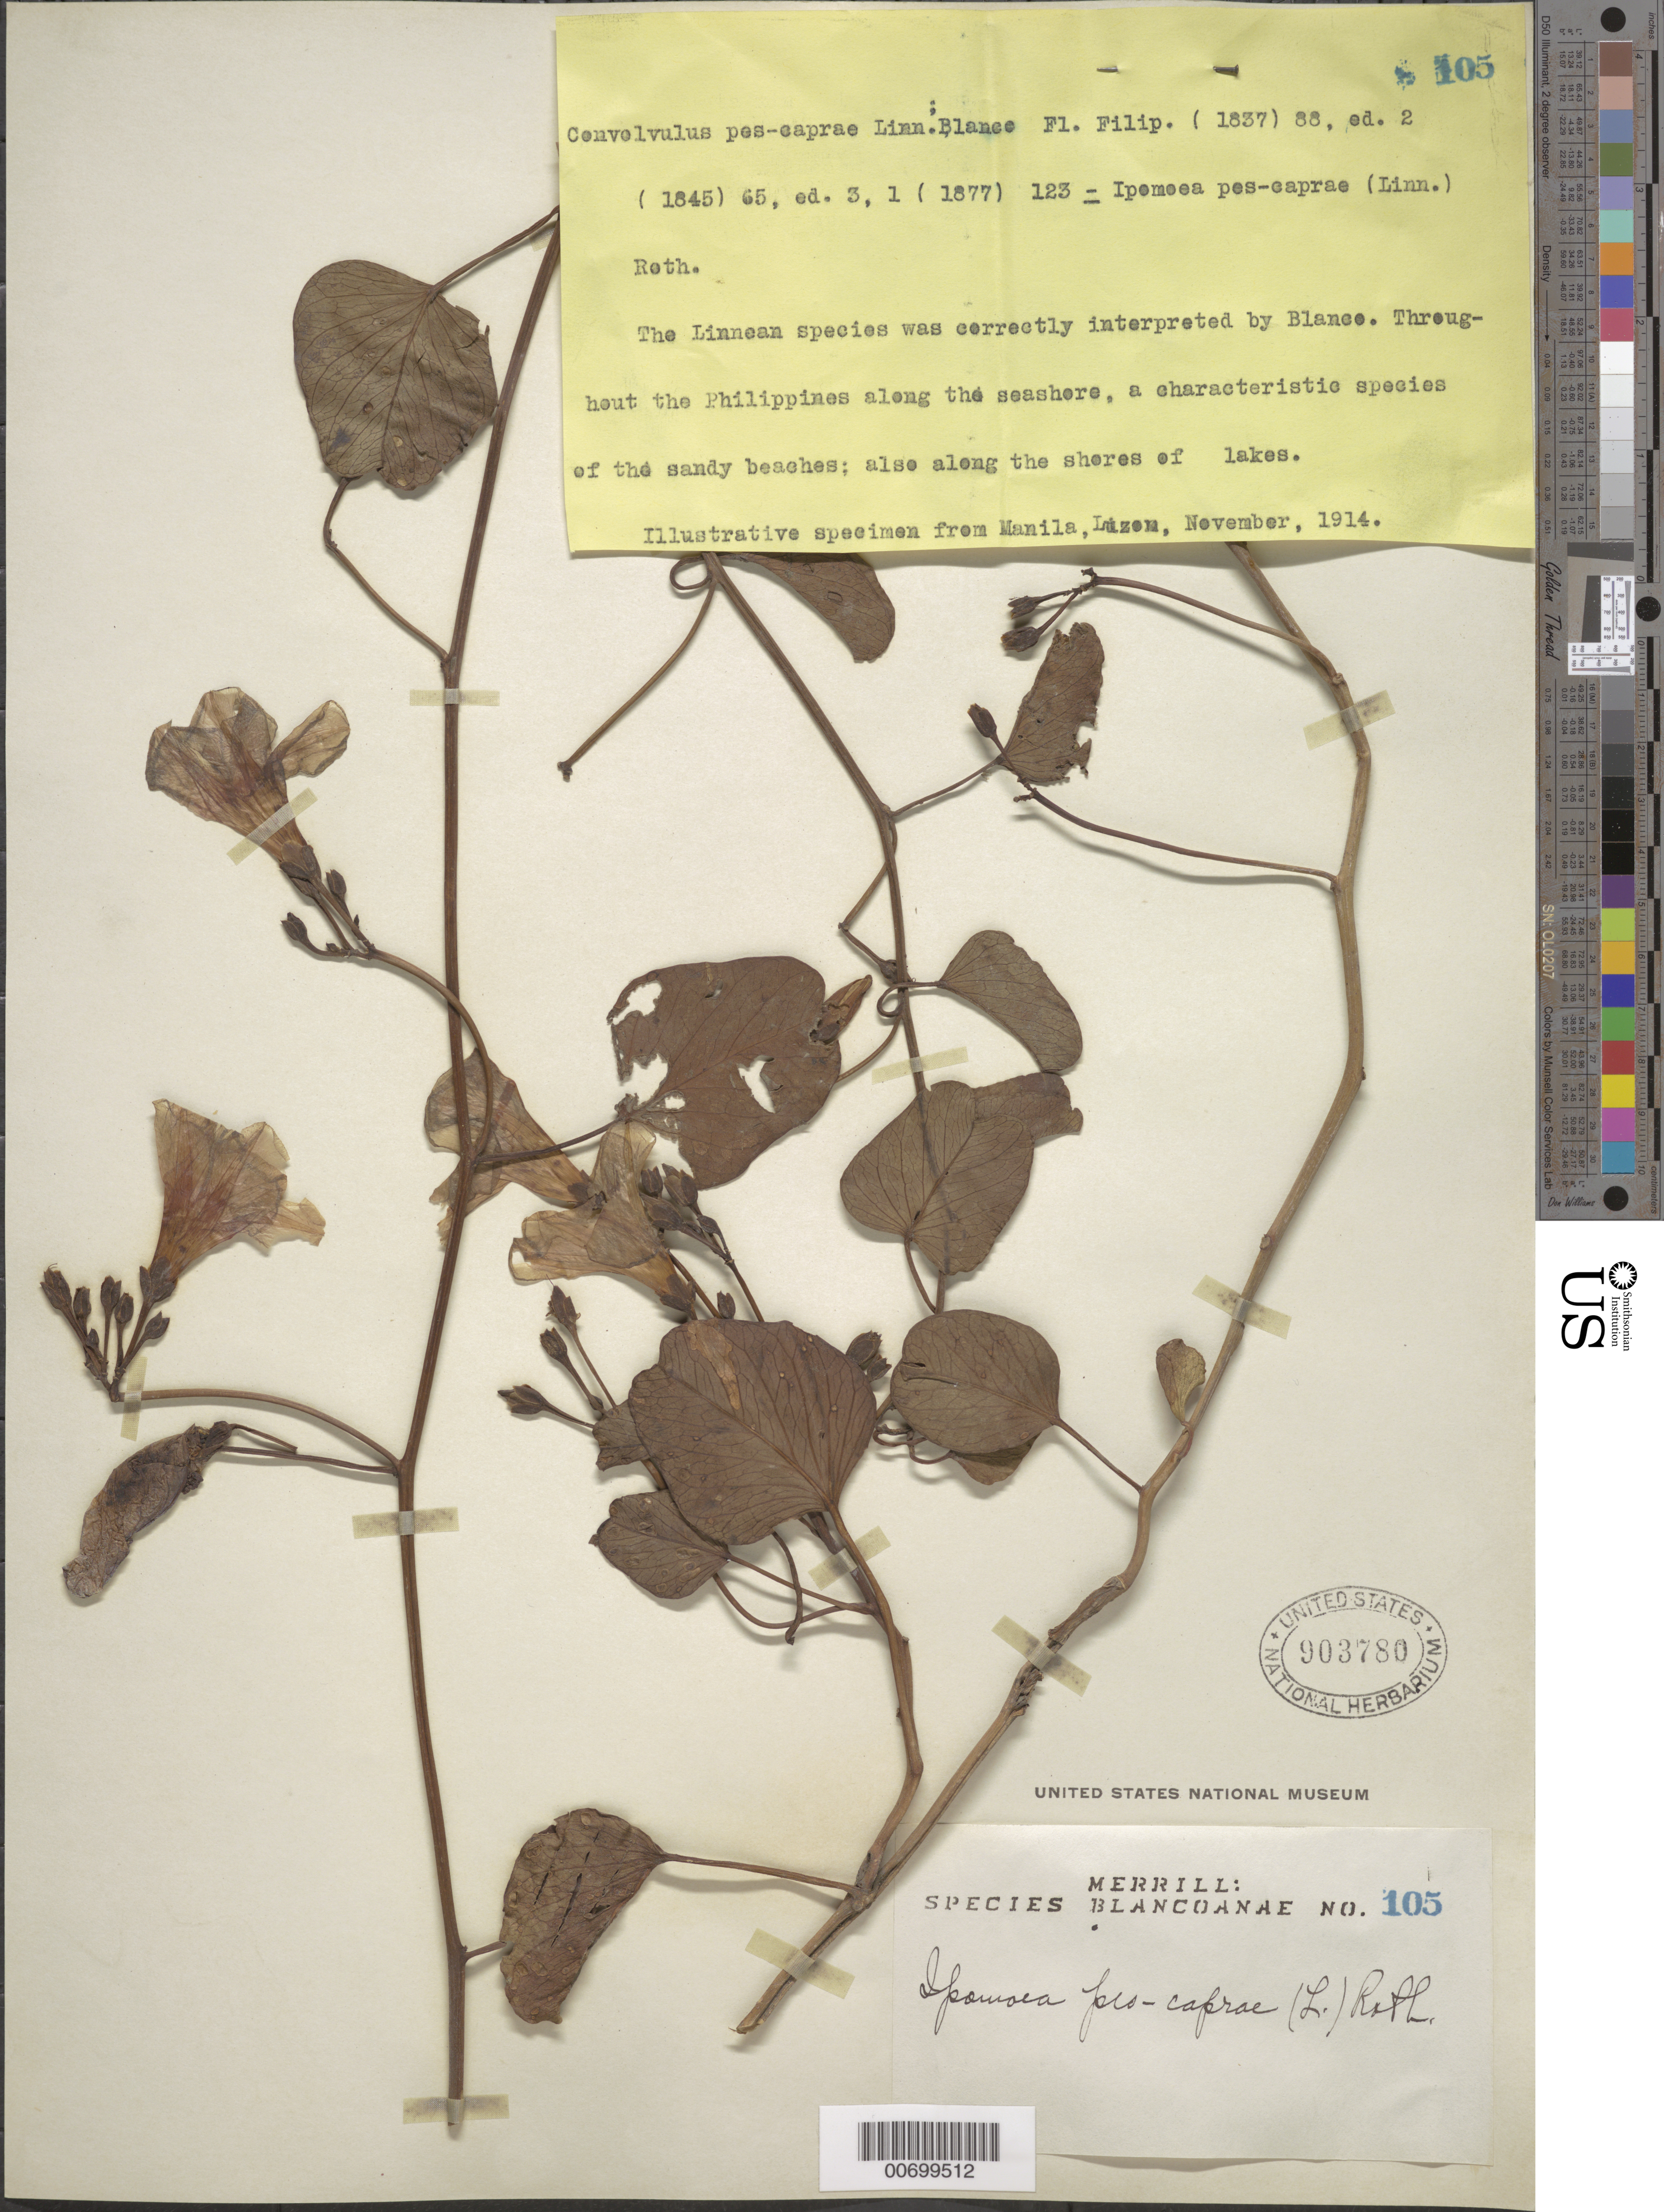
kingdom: Plantae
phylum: Tracheophyta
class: Magnoliopsida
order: Solanales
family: Convolvulaceae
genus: Ipomoea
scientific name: Ipomoea pes-caprae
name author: (L.) R. Br.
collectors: E. D. Merrill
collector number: Sp. Blancoan. 0105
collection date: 1914-11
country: Philippines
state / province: National Capital Region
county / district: Manila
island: Luzon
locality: Manila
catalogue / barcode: US 903780